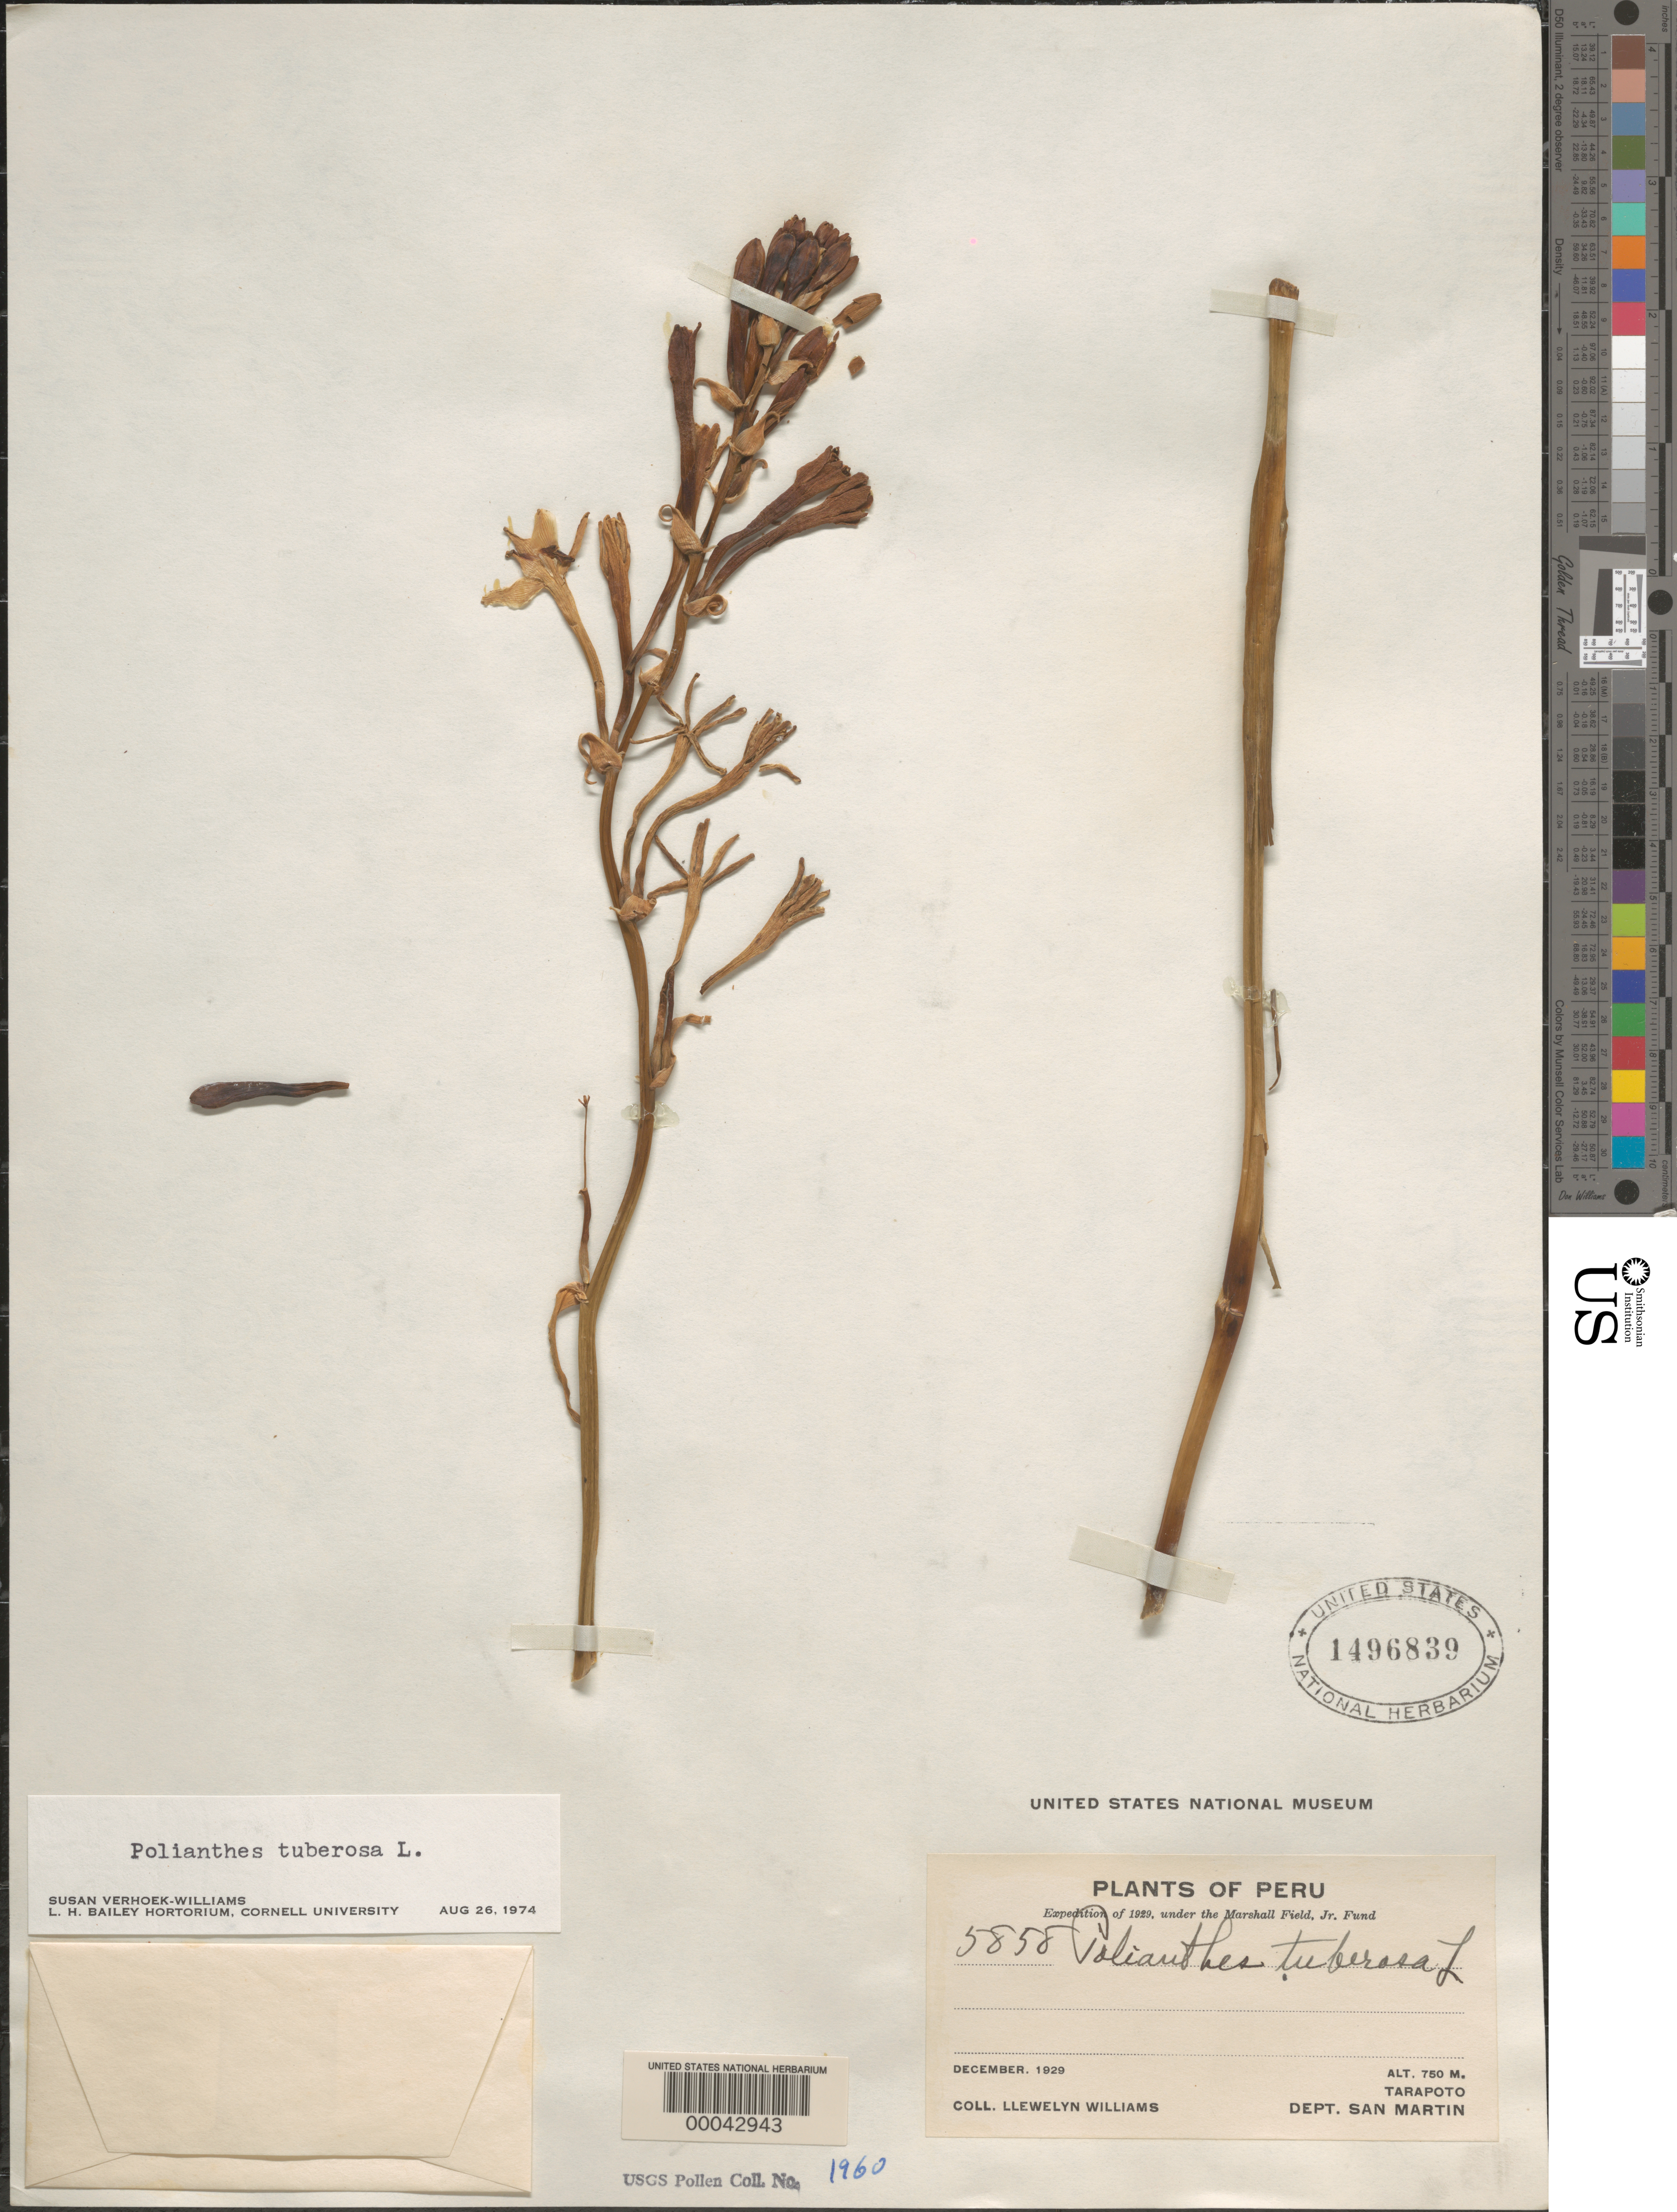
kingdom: Plantae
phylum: Tracheophyta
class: Liliopsida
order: Asparagales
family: Asparagaceae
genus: Polianthes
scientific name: Polianthes tuberosa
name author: L.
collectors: Ll. Williams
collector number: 5858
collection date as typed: Dec 1929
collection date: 1929-12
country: Peru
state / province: San Martín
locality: Tarapoto.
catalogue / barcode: US 1496839